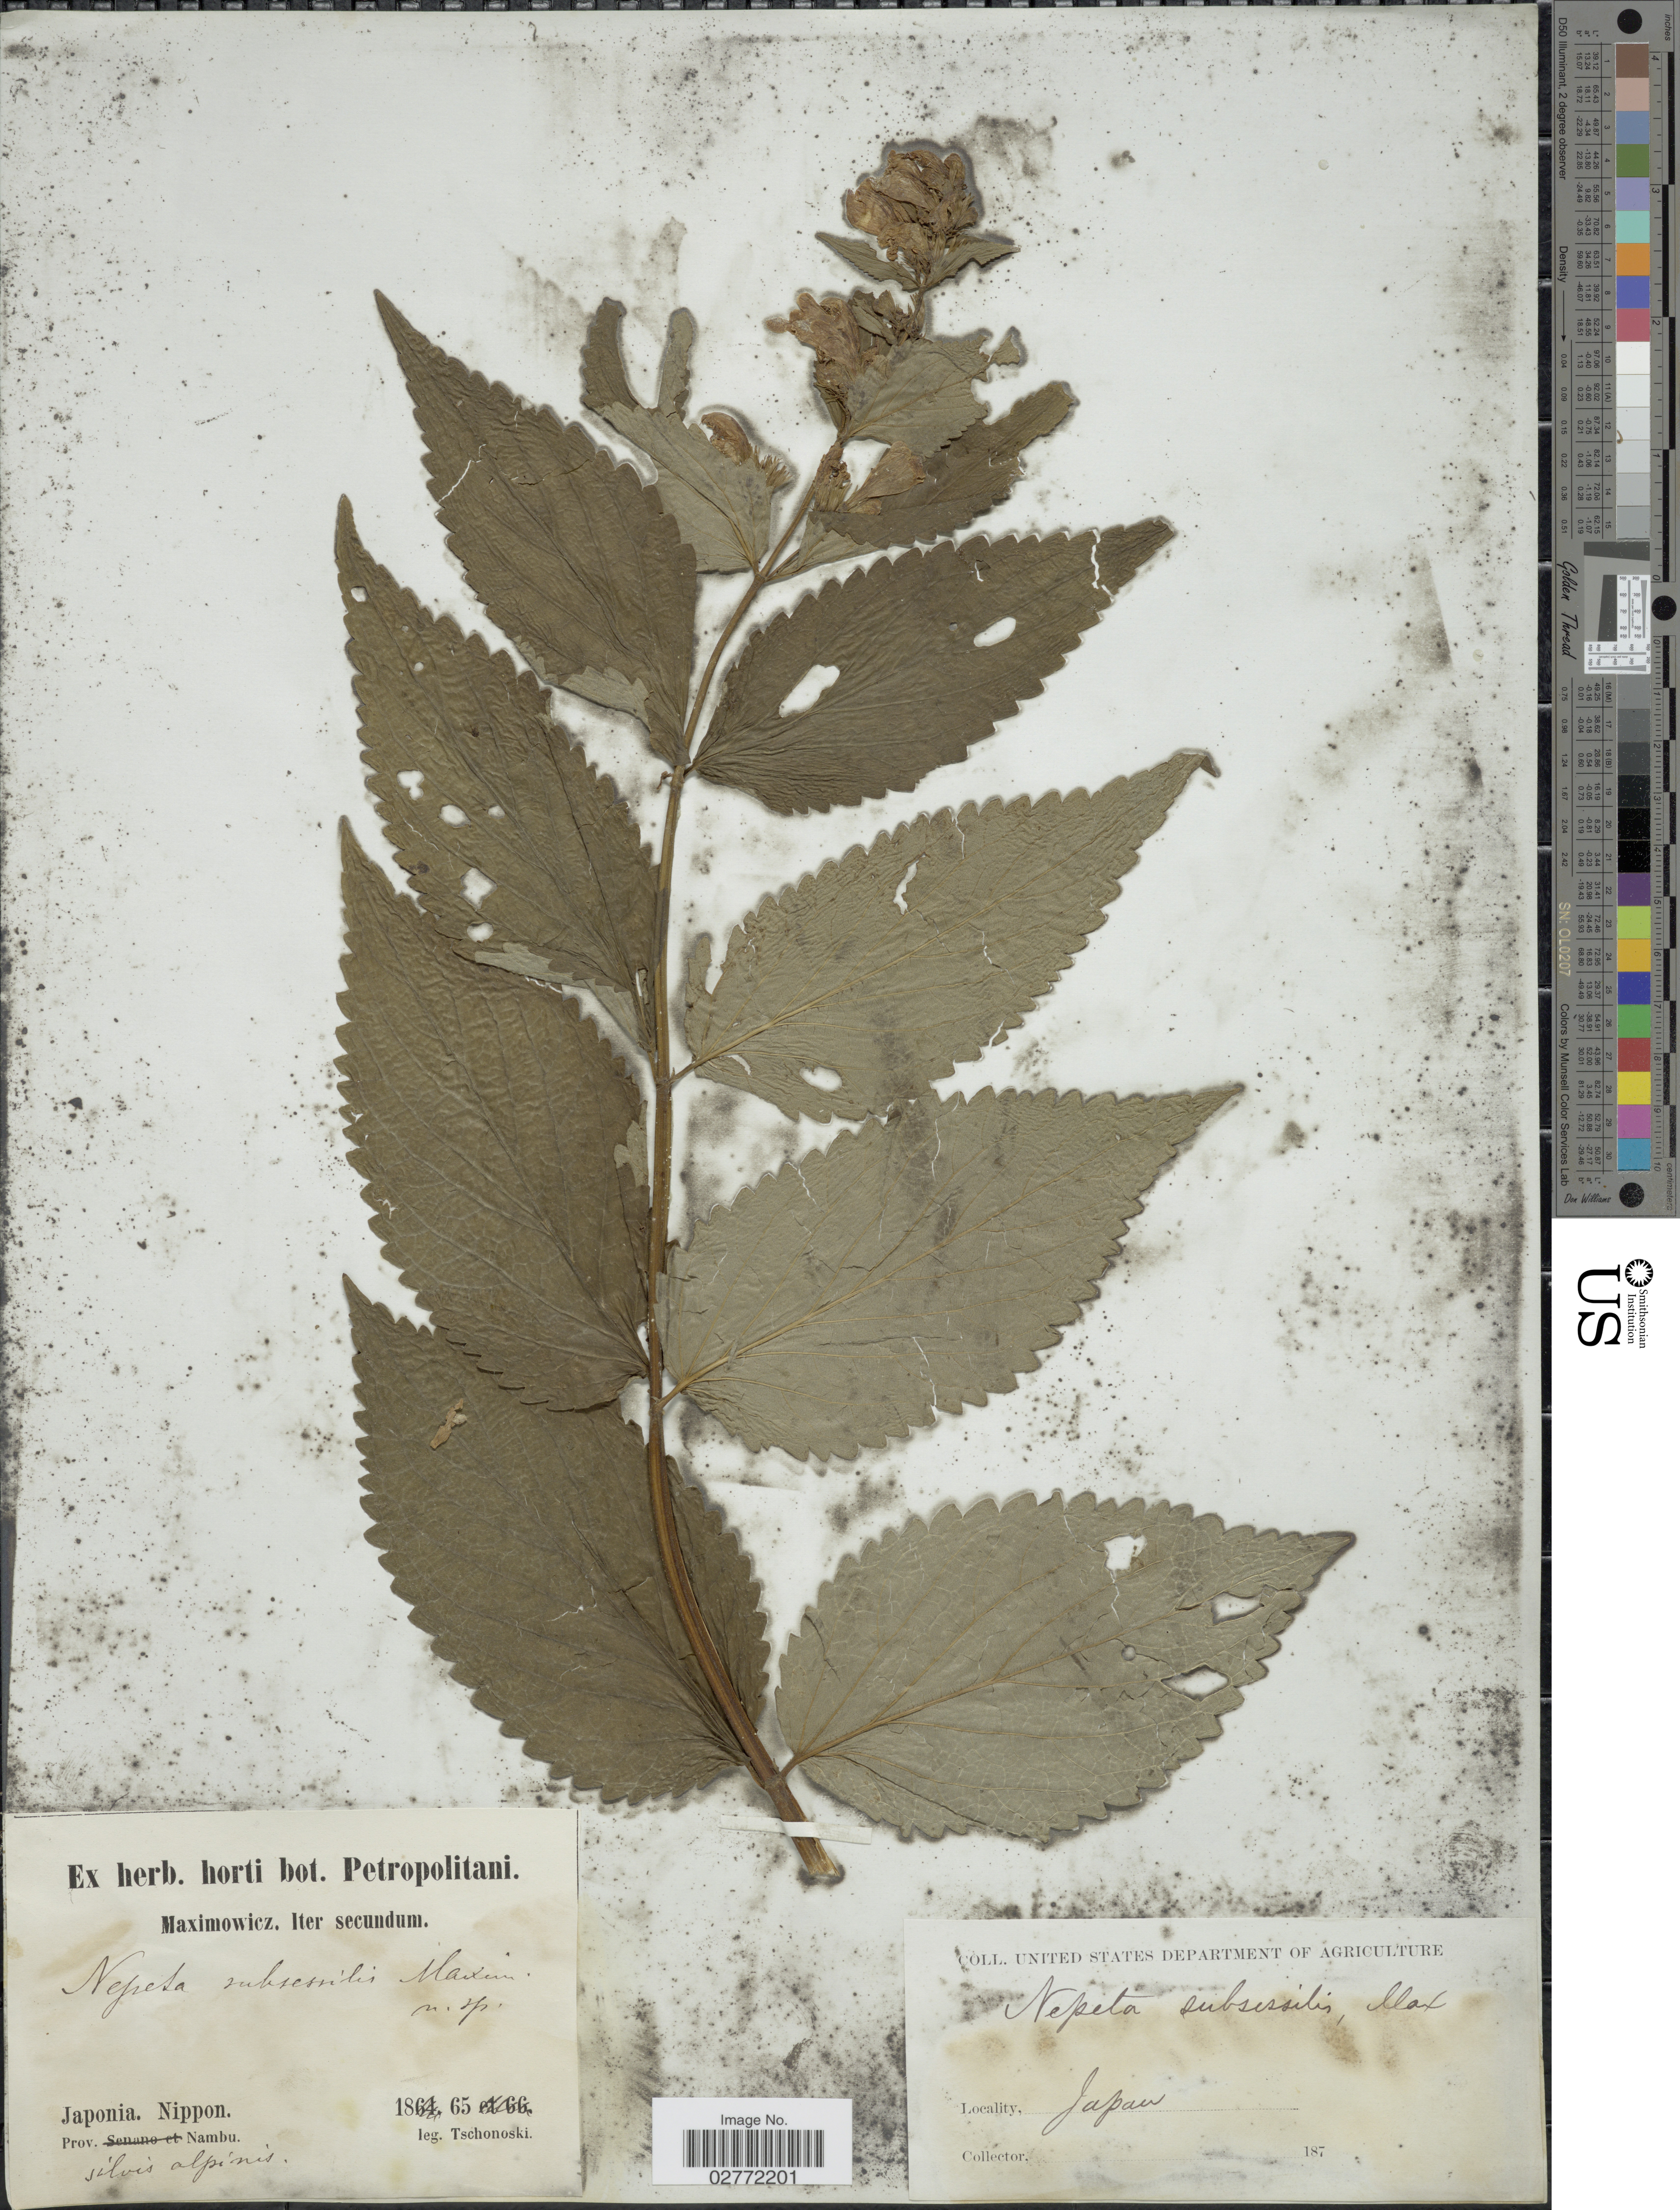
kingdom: Plantae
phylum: Tracheophyta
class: Magnoliopsida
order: Lamiales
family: Lamiaceae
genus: Nepeta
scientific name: Nepeta subsessilis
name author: Maxim.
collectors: -. Tschonoski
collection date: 1865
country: Japan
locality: Nippon, Prov. Nambu.